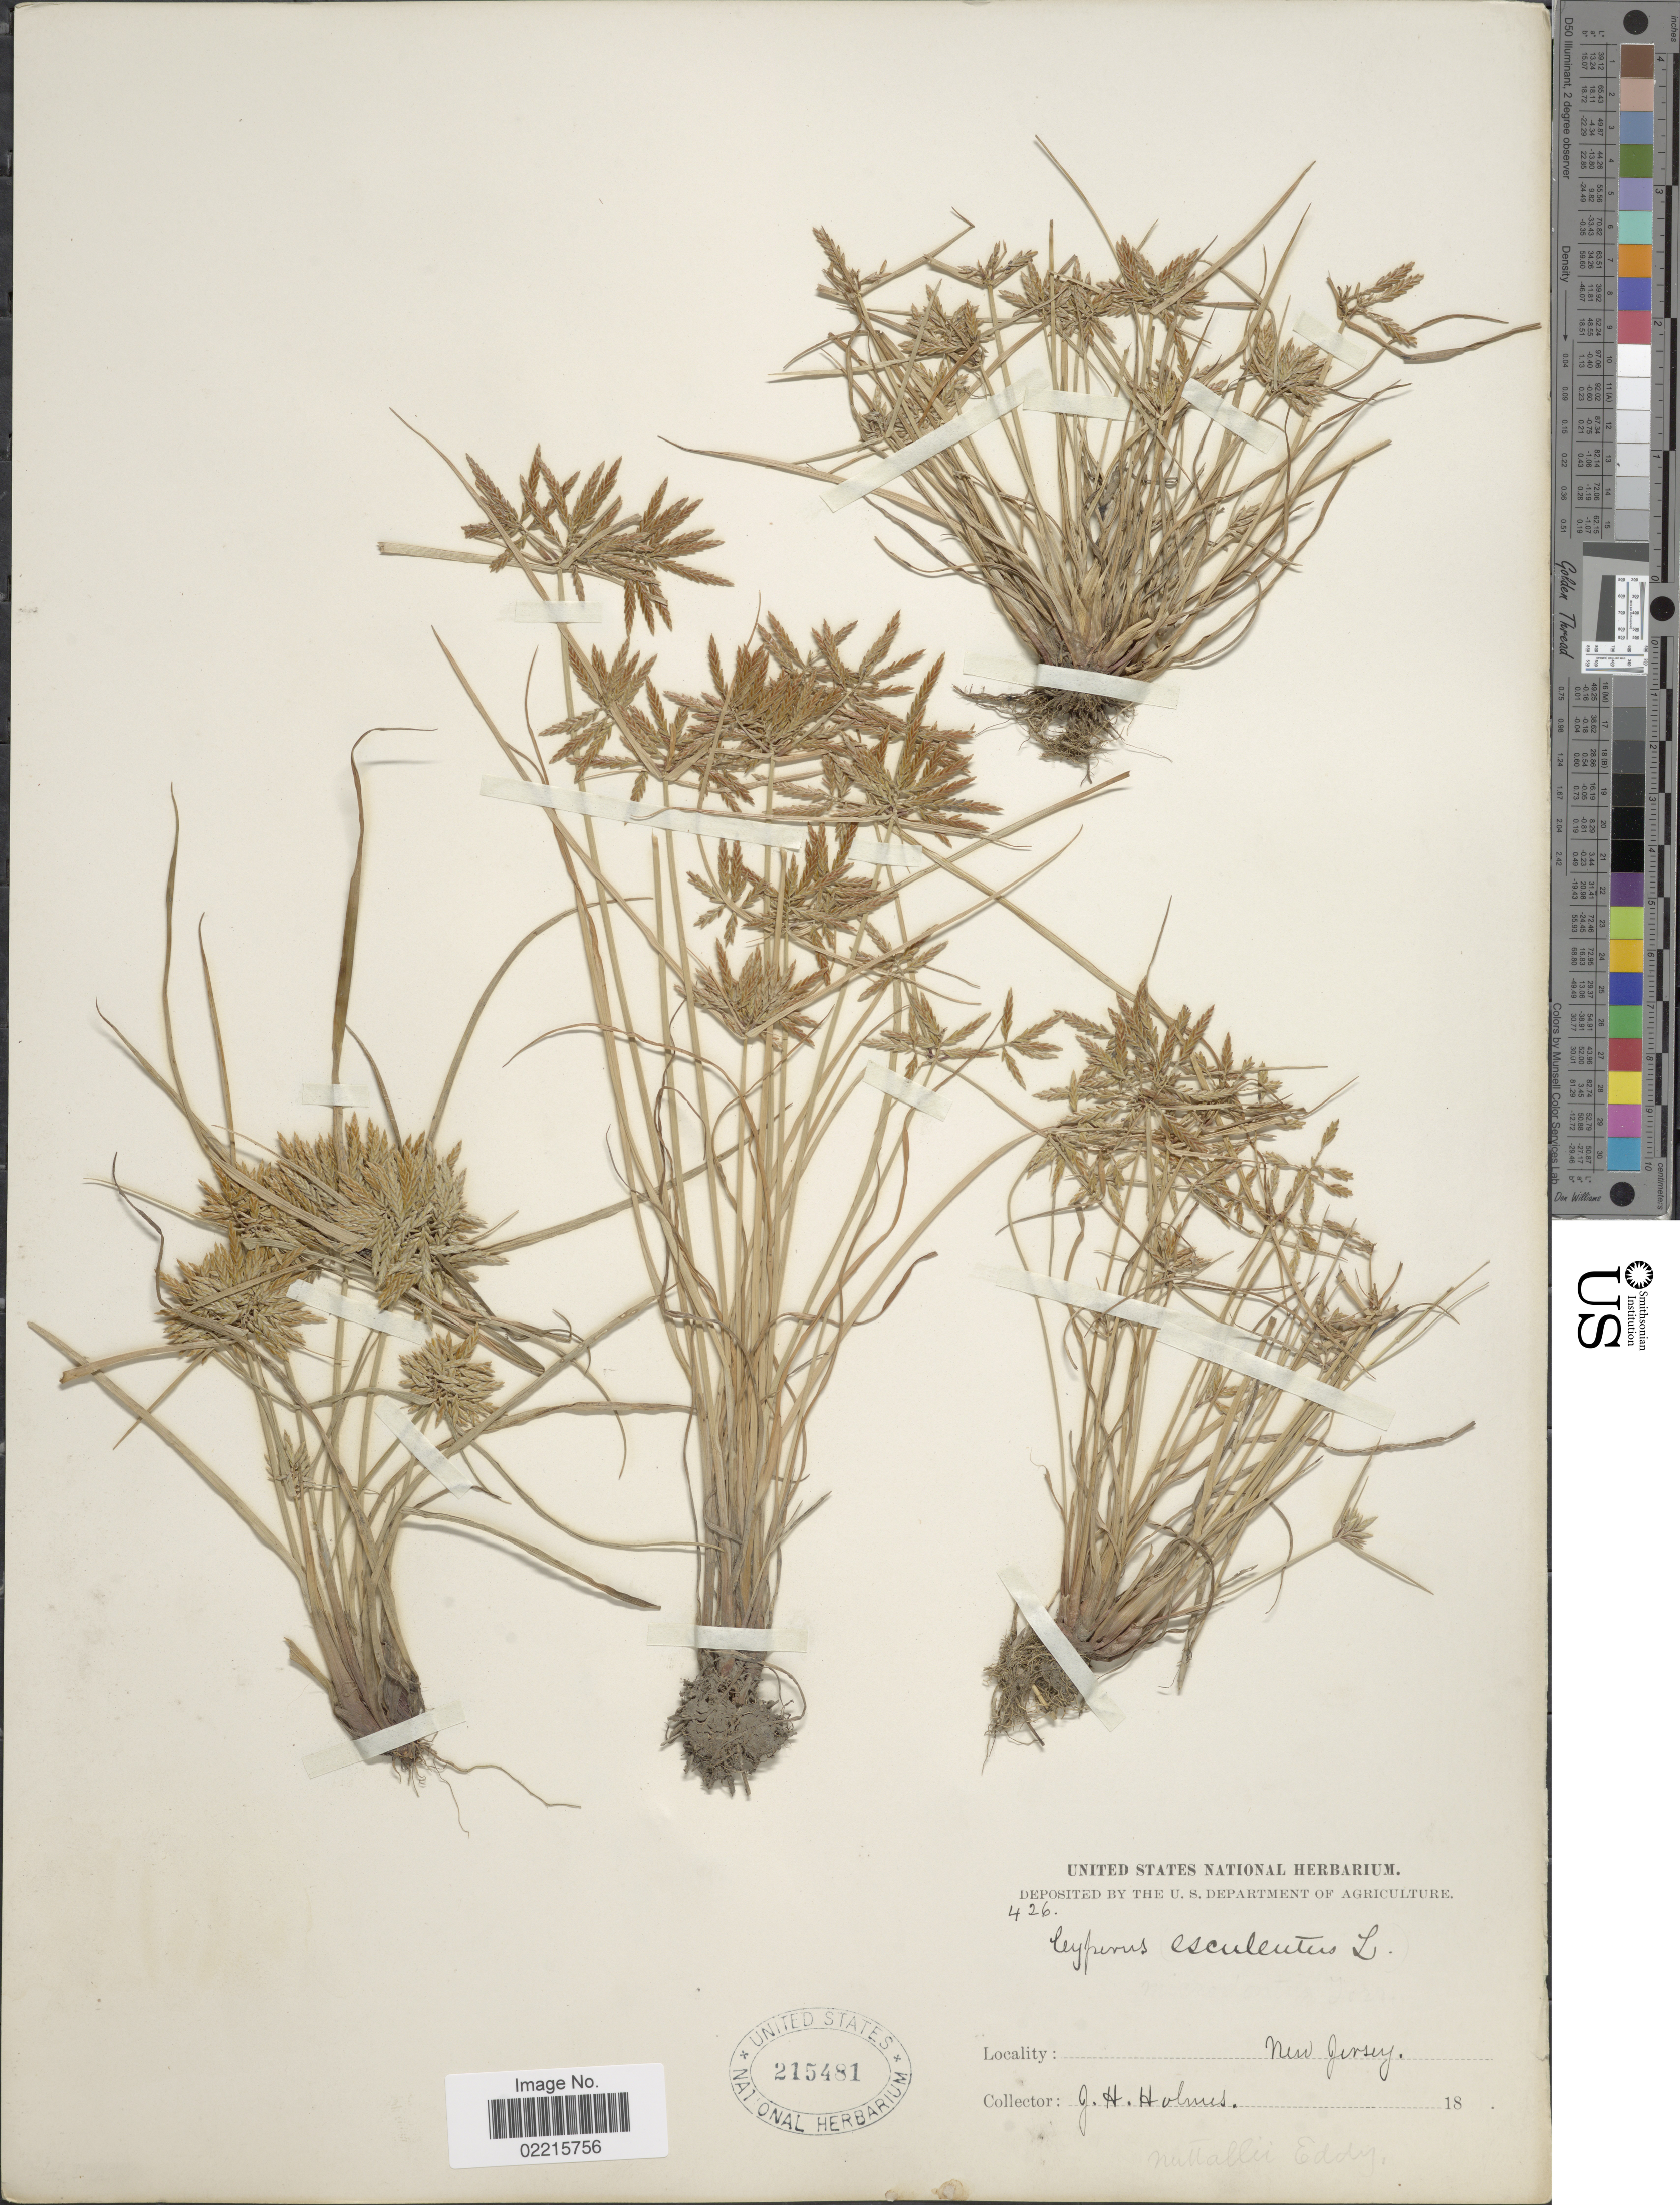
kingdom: Plantae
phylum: Tracheophyta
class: Liliopsida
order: Poales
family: Cyperaceae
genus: Cyperus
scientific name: Cyperus filicinus Vahl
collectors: J. H. Holms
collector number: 426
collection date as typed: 18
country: United States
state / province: New Jersey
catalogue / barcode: US 215481